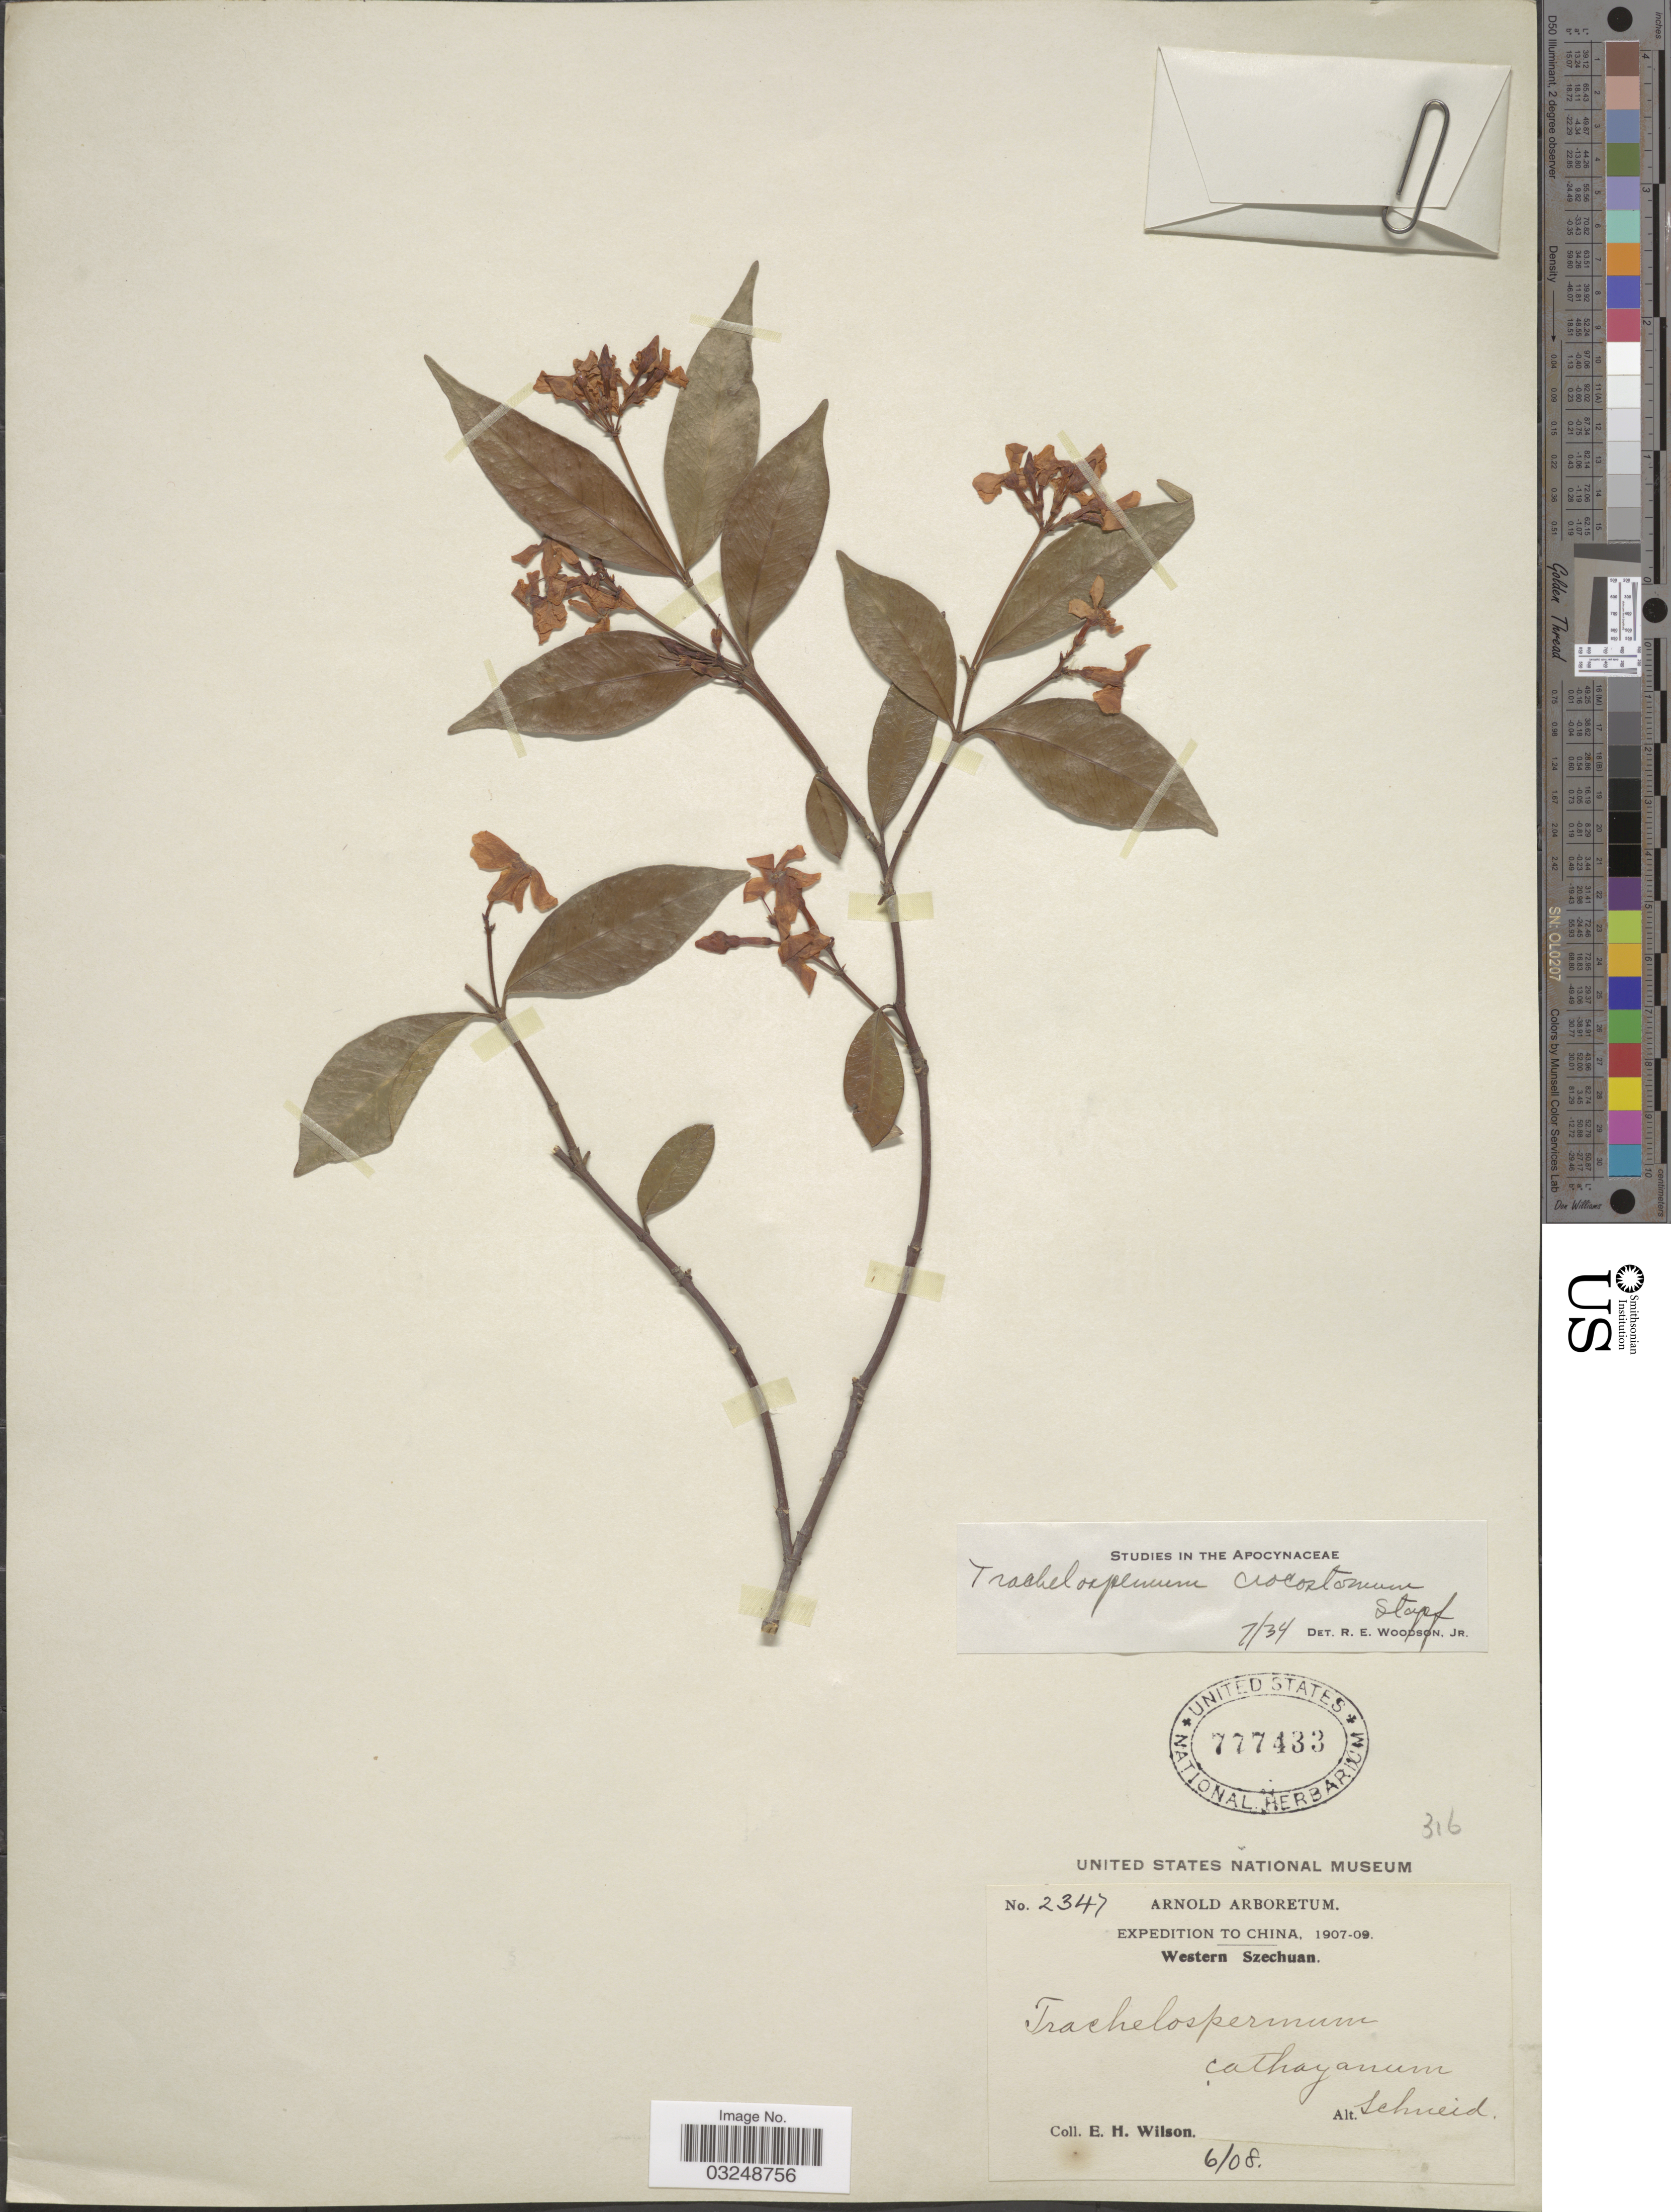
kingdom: Plantae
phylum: Tracheophyta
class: Magnoliopsida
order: Gentianales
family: Apocynaceae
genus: Trachelospermum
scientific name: Trachelospermum crocostomum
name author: Stapf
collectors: E. Wilson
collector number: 2347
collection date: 1908-06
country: China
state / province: Sichuan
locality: Western Szechuan.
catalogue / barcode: US 777433